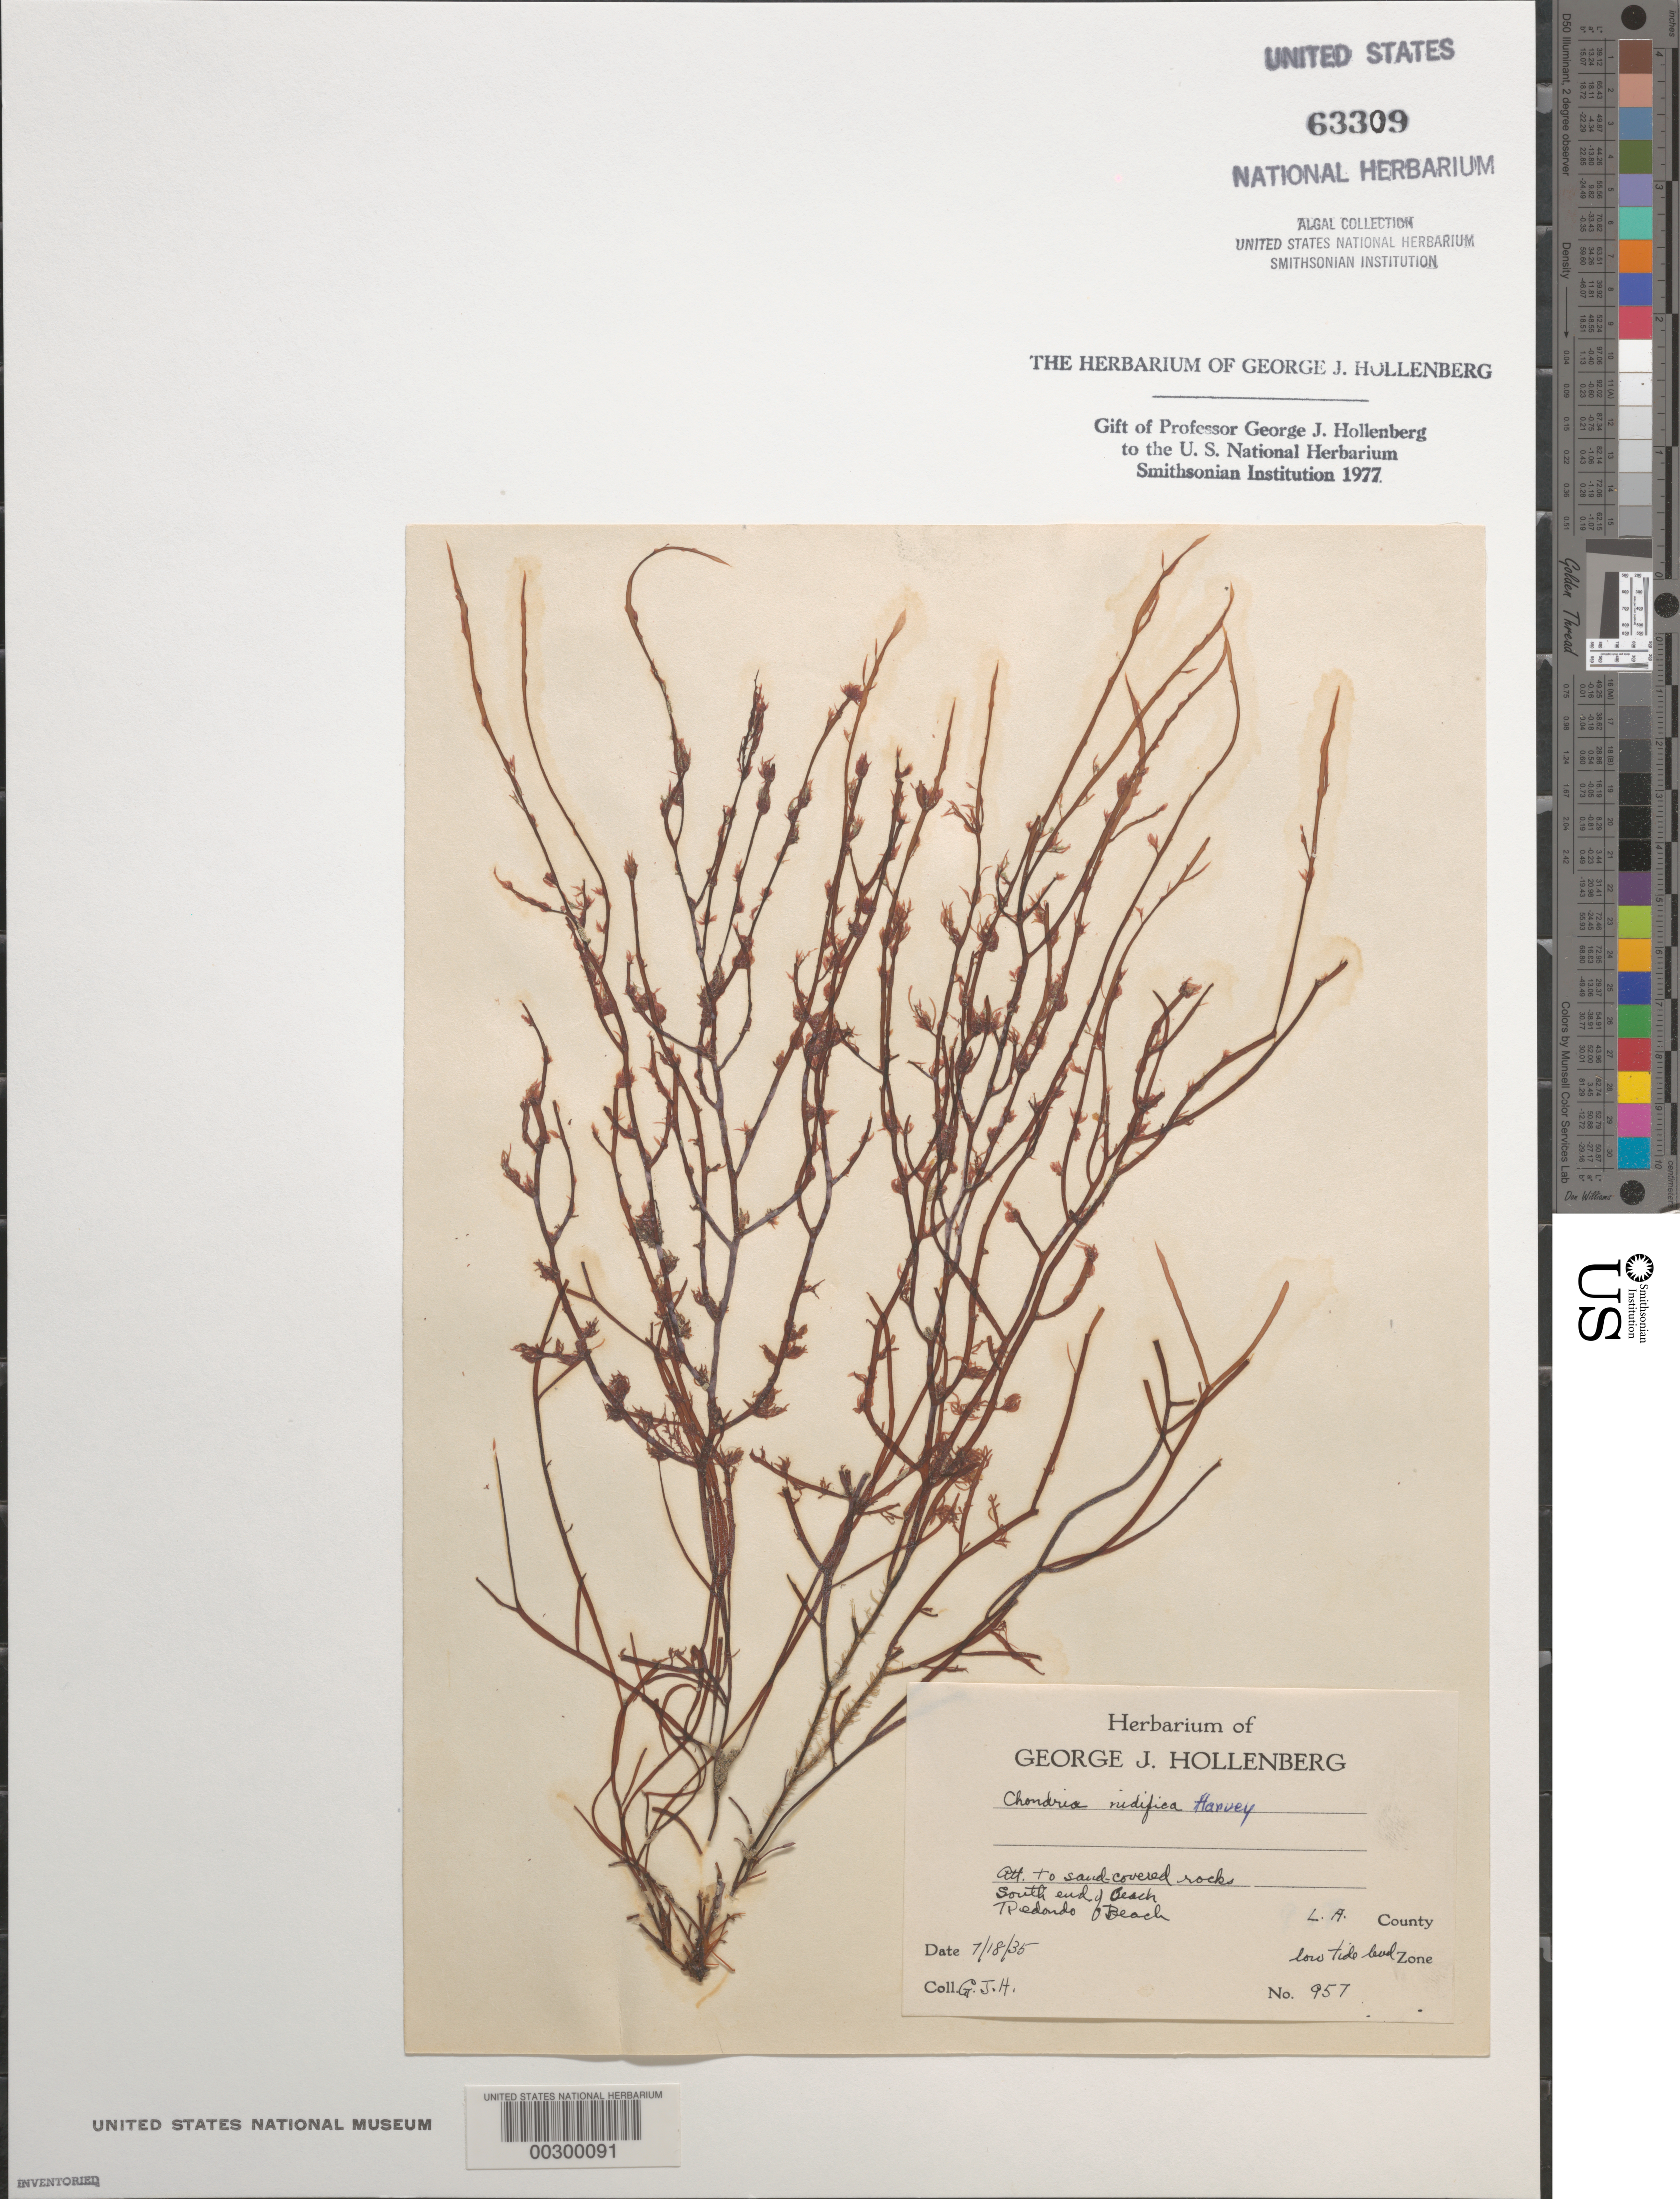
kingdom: Plantae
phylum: Rhodophyta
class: Florideophyceae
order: Ceramiales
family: Rhodomelaceae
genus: Neochondria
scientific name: Neochondria nidifica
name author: (Harvey) Sutti et al.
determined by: Algae name updating Project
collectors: G. Hollenberg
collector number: GJH 957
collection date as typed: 18 Jul 1935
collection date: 1935-07-18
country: United States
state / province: California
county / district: Los Angeles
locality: Redondo Beach, south end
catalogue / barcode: US 63309